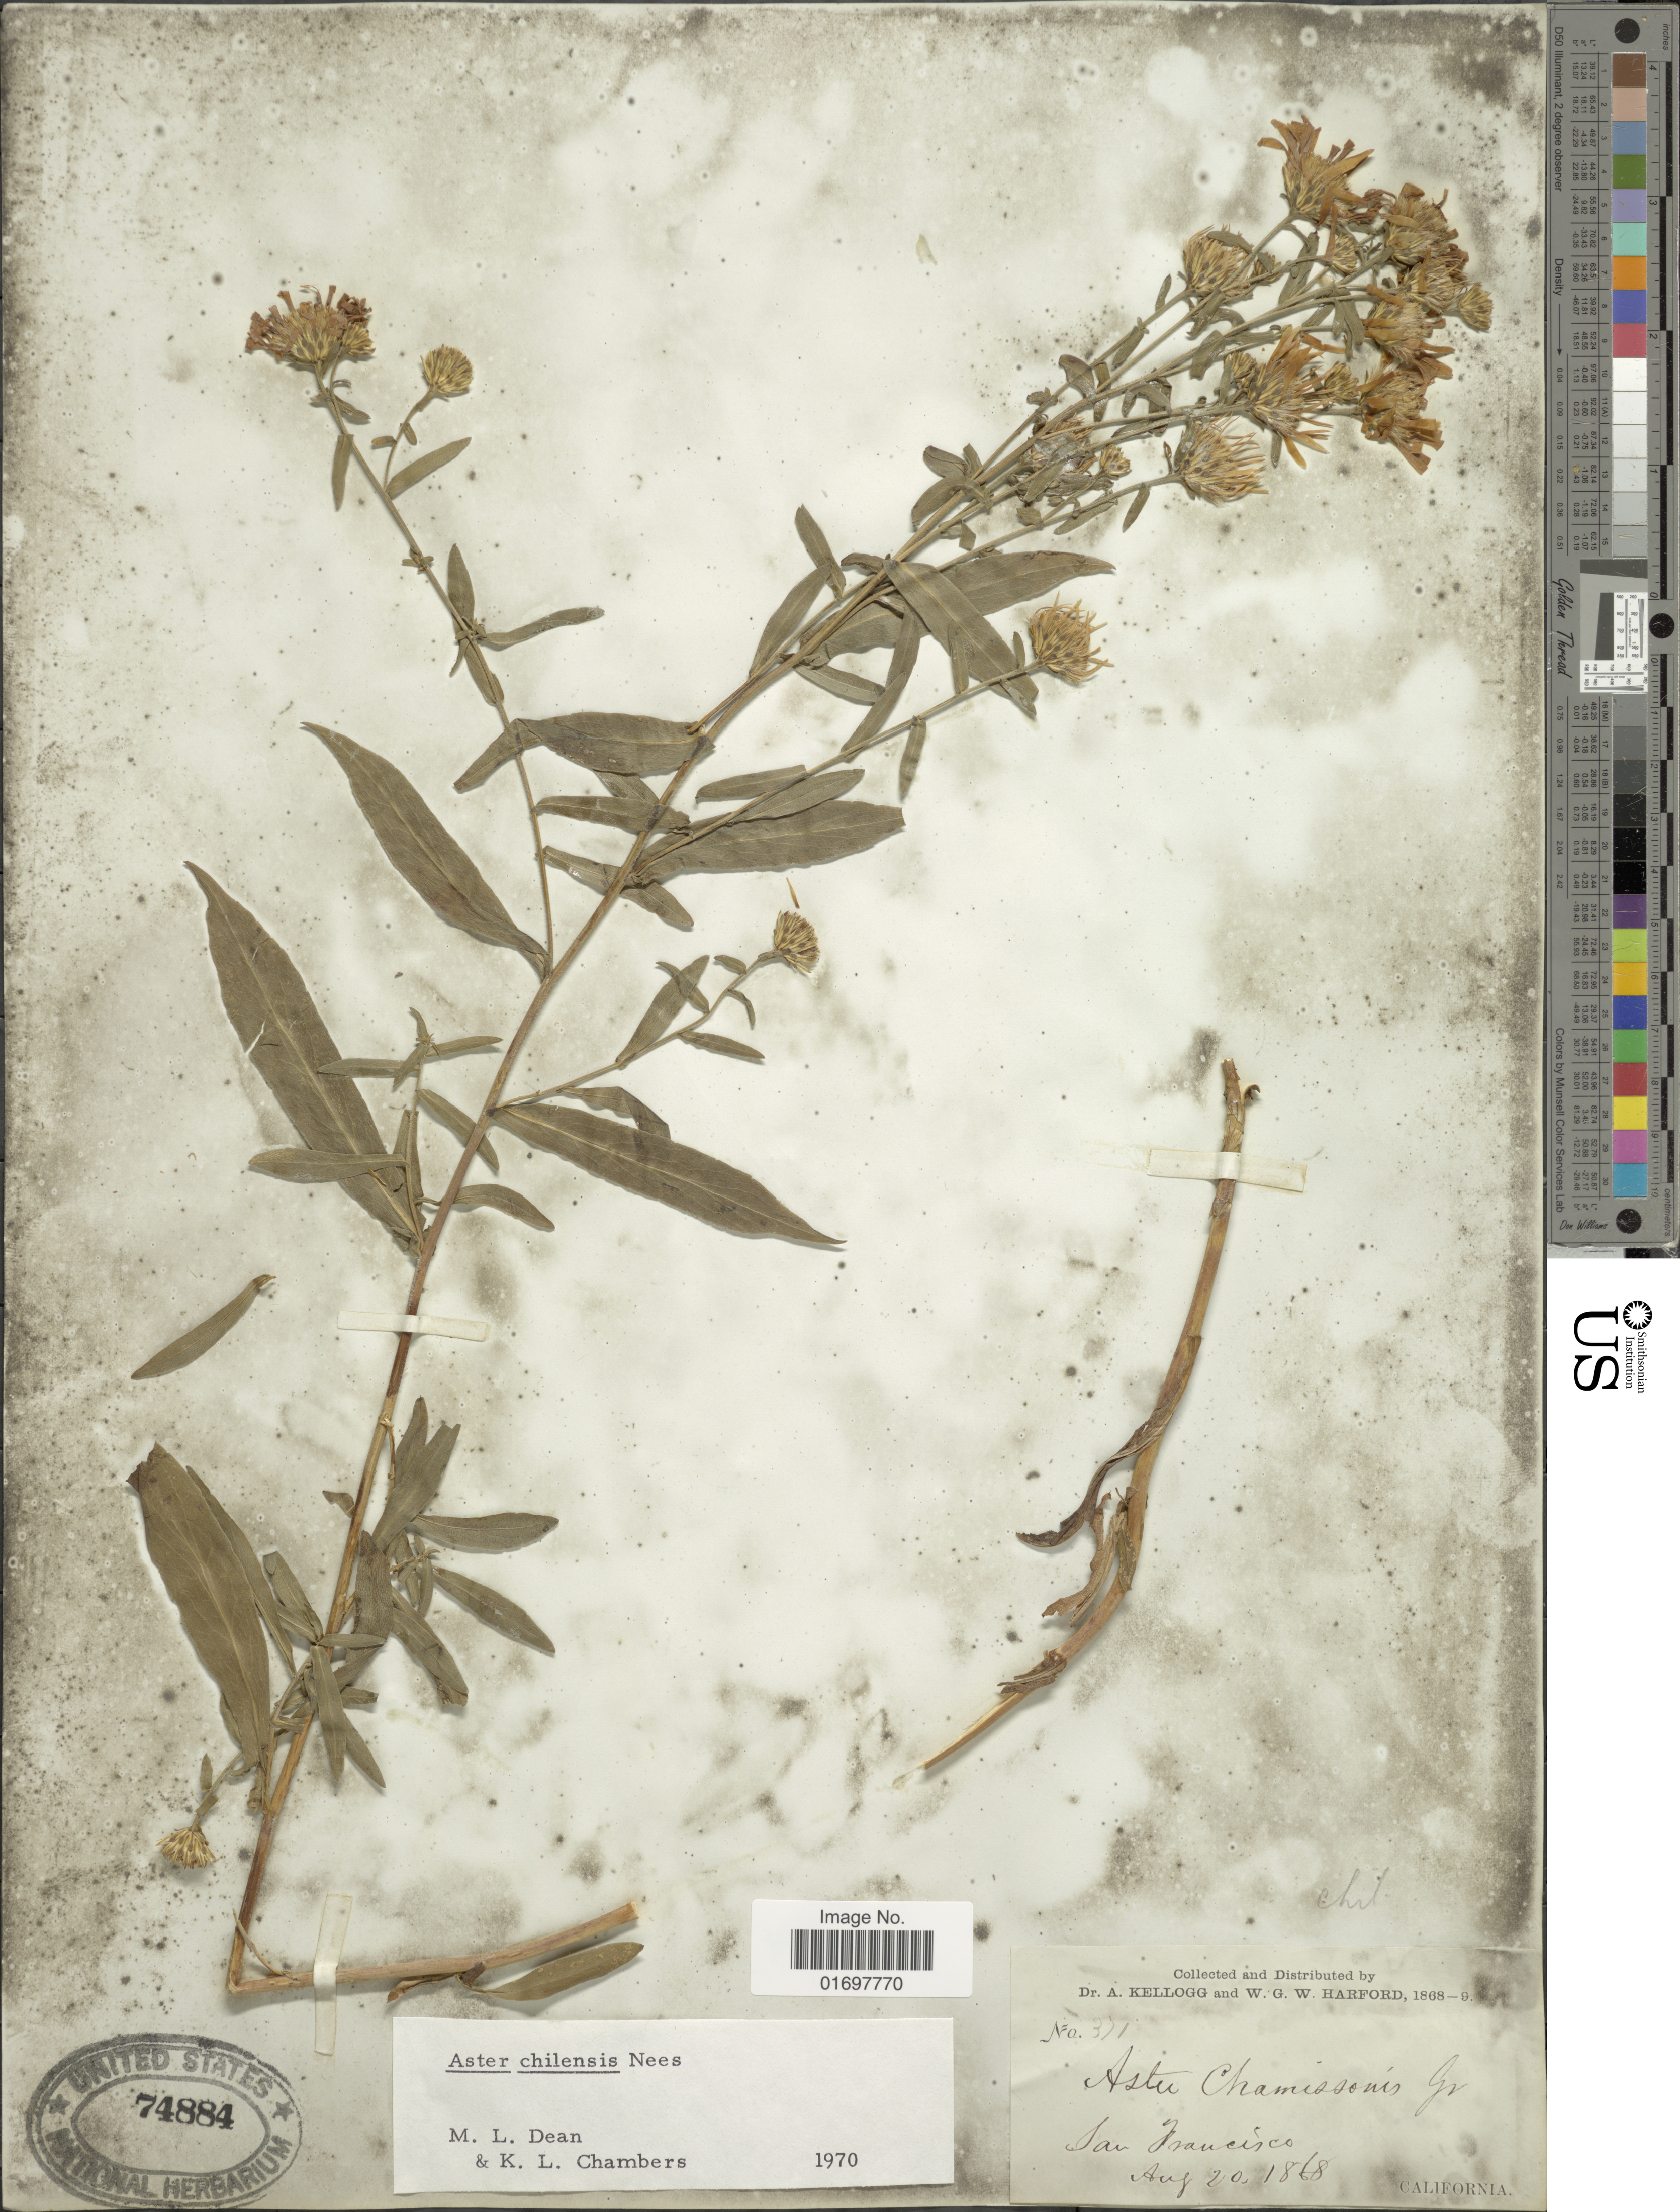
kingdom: Plantae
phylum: Tracheophyta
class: Magnoliopsida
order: Asterales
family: Asteraceae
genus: Symphyotrichum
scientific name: Symphyotrichum chilense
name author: (Nees) G.L. Nesom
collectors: A. Kellogg & W. G. W. Harford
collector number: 371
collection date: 1868-08-20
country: United States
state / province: California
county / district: San Francisco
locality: San Francisco.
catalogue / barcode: US 74884